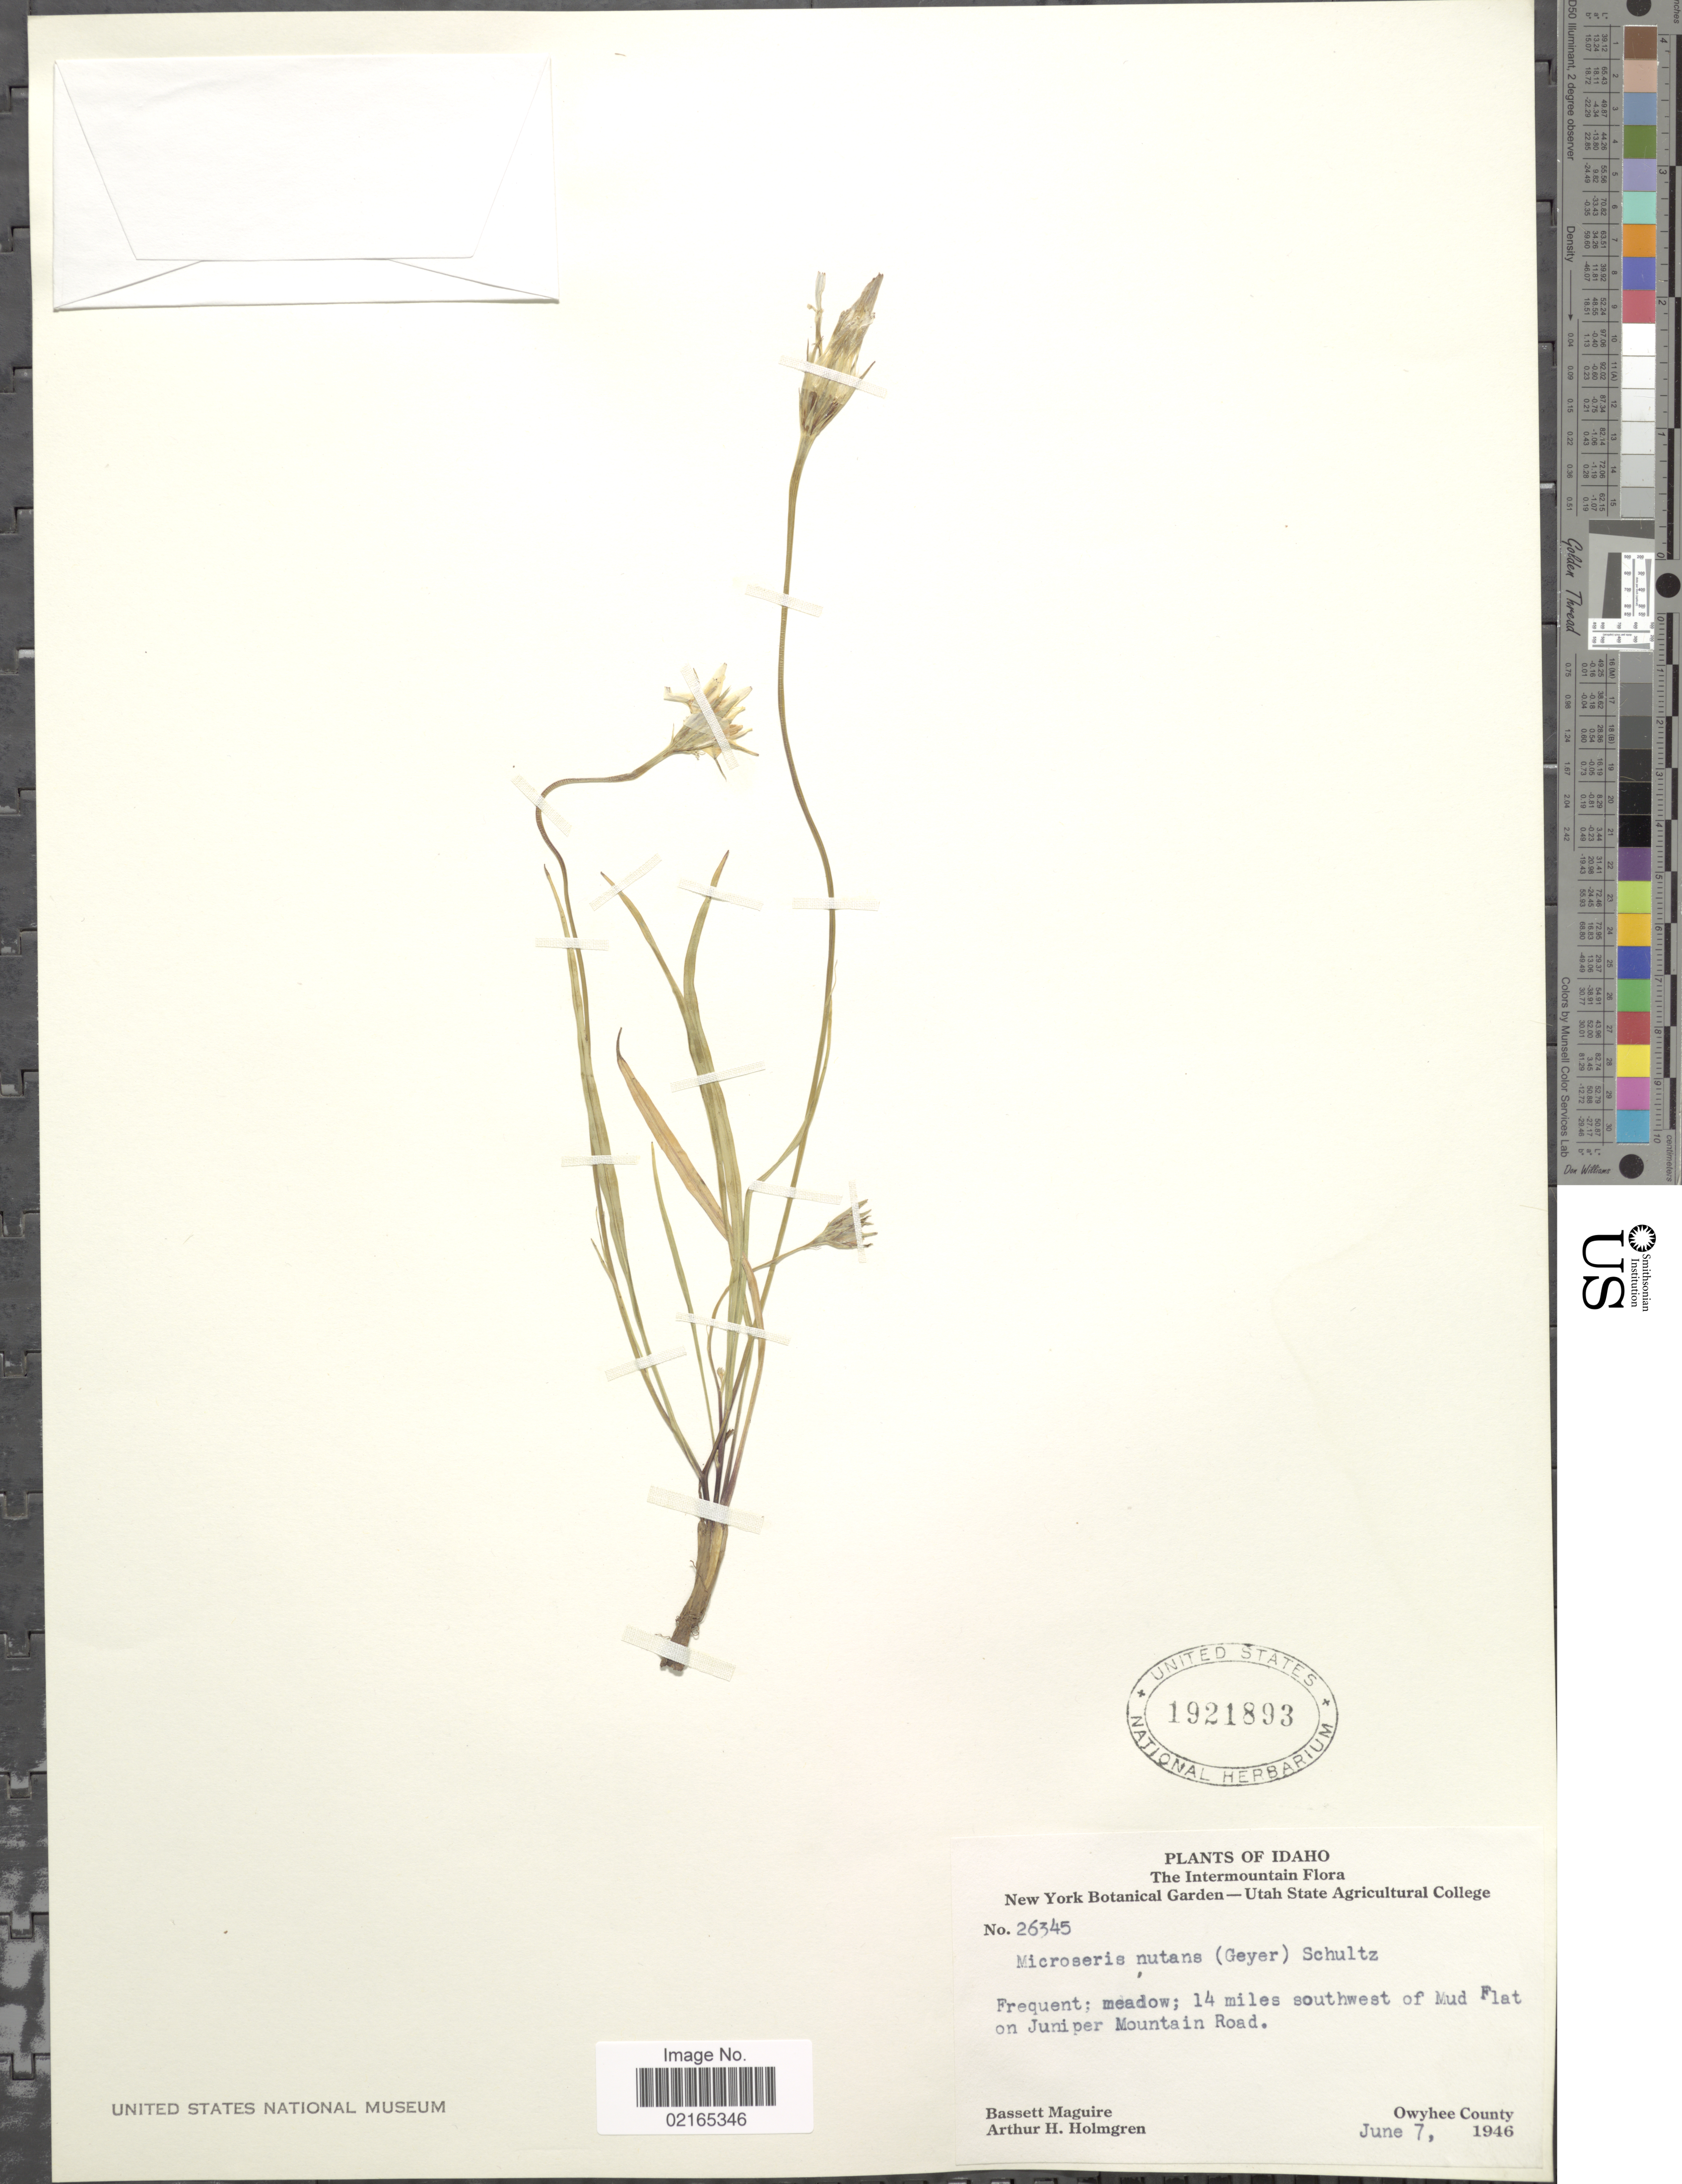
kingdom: Plantae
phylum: Tracheophyta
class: Magnoliopsida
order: Asterales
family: Asteraceae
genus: Microseris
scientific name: Microseris nutans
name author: (Hook.) Sch. Bip.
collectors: B. Maguire & A. H. Holmgren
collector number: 26345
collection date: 1946-06-07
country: United States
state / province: Idaho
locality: The Intermountain, meadow; 19 miles southwest of Mud Flat on Juniper Mountain Road, Owyhee County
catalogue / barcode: US 1921893